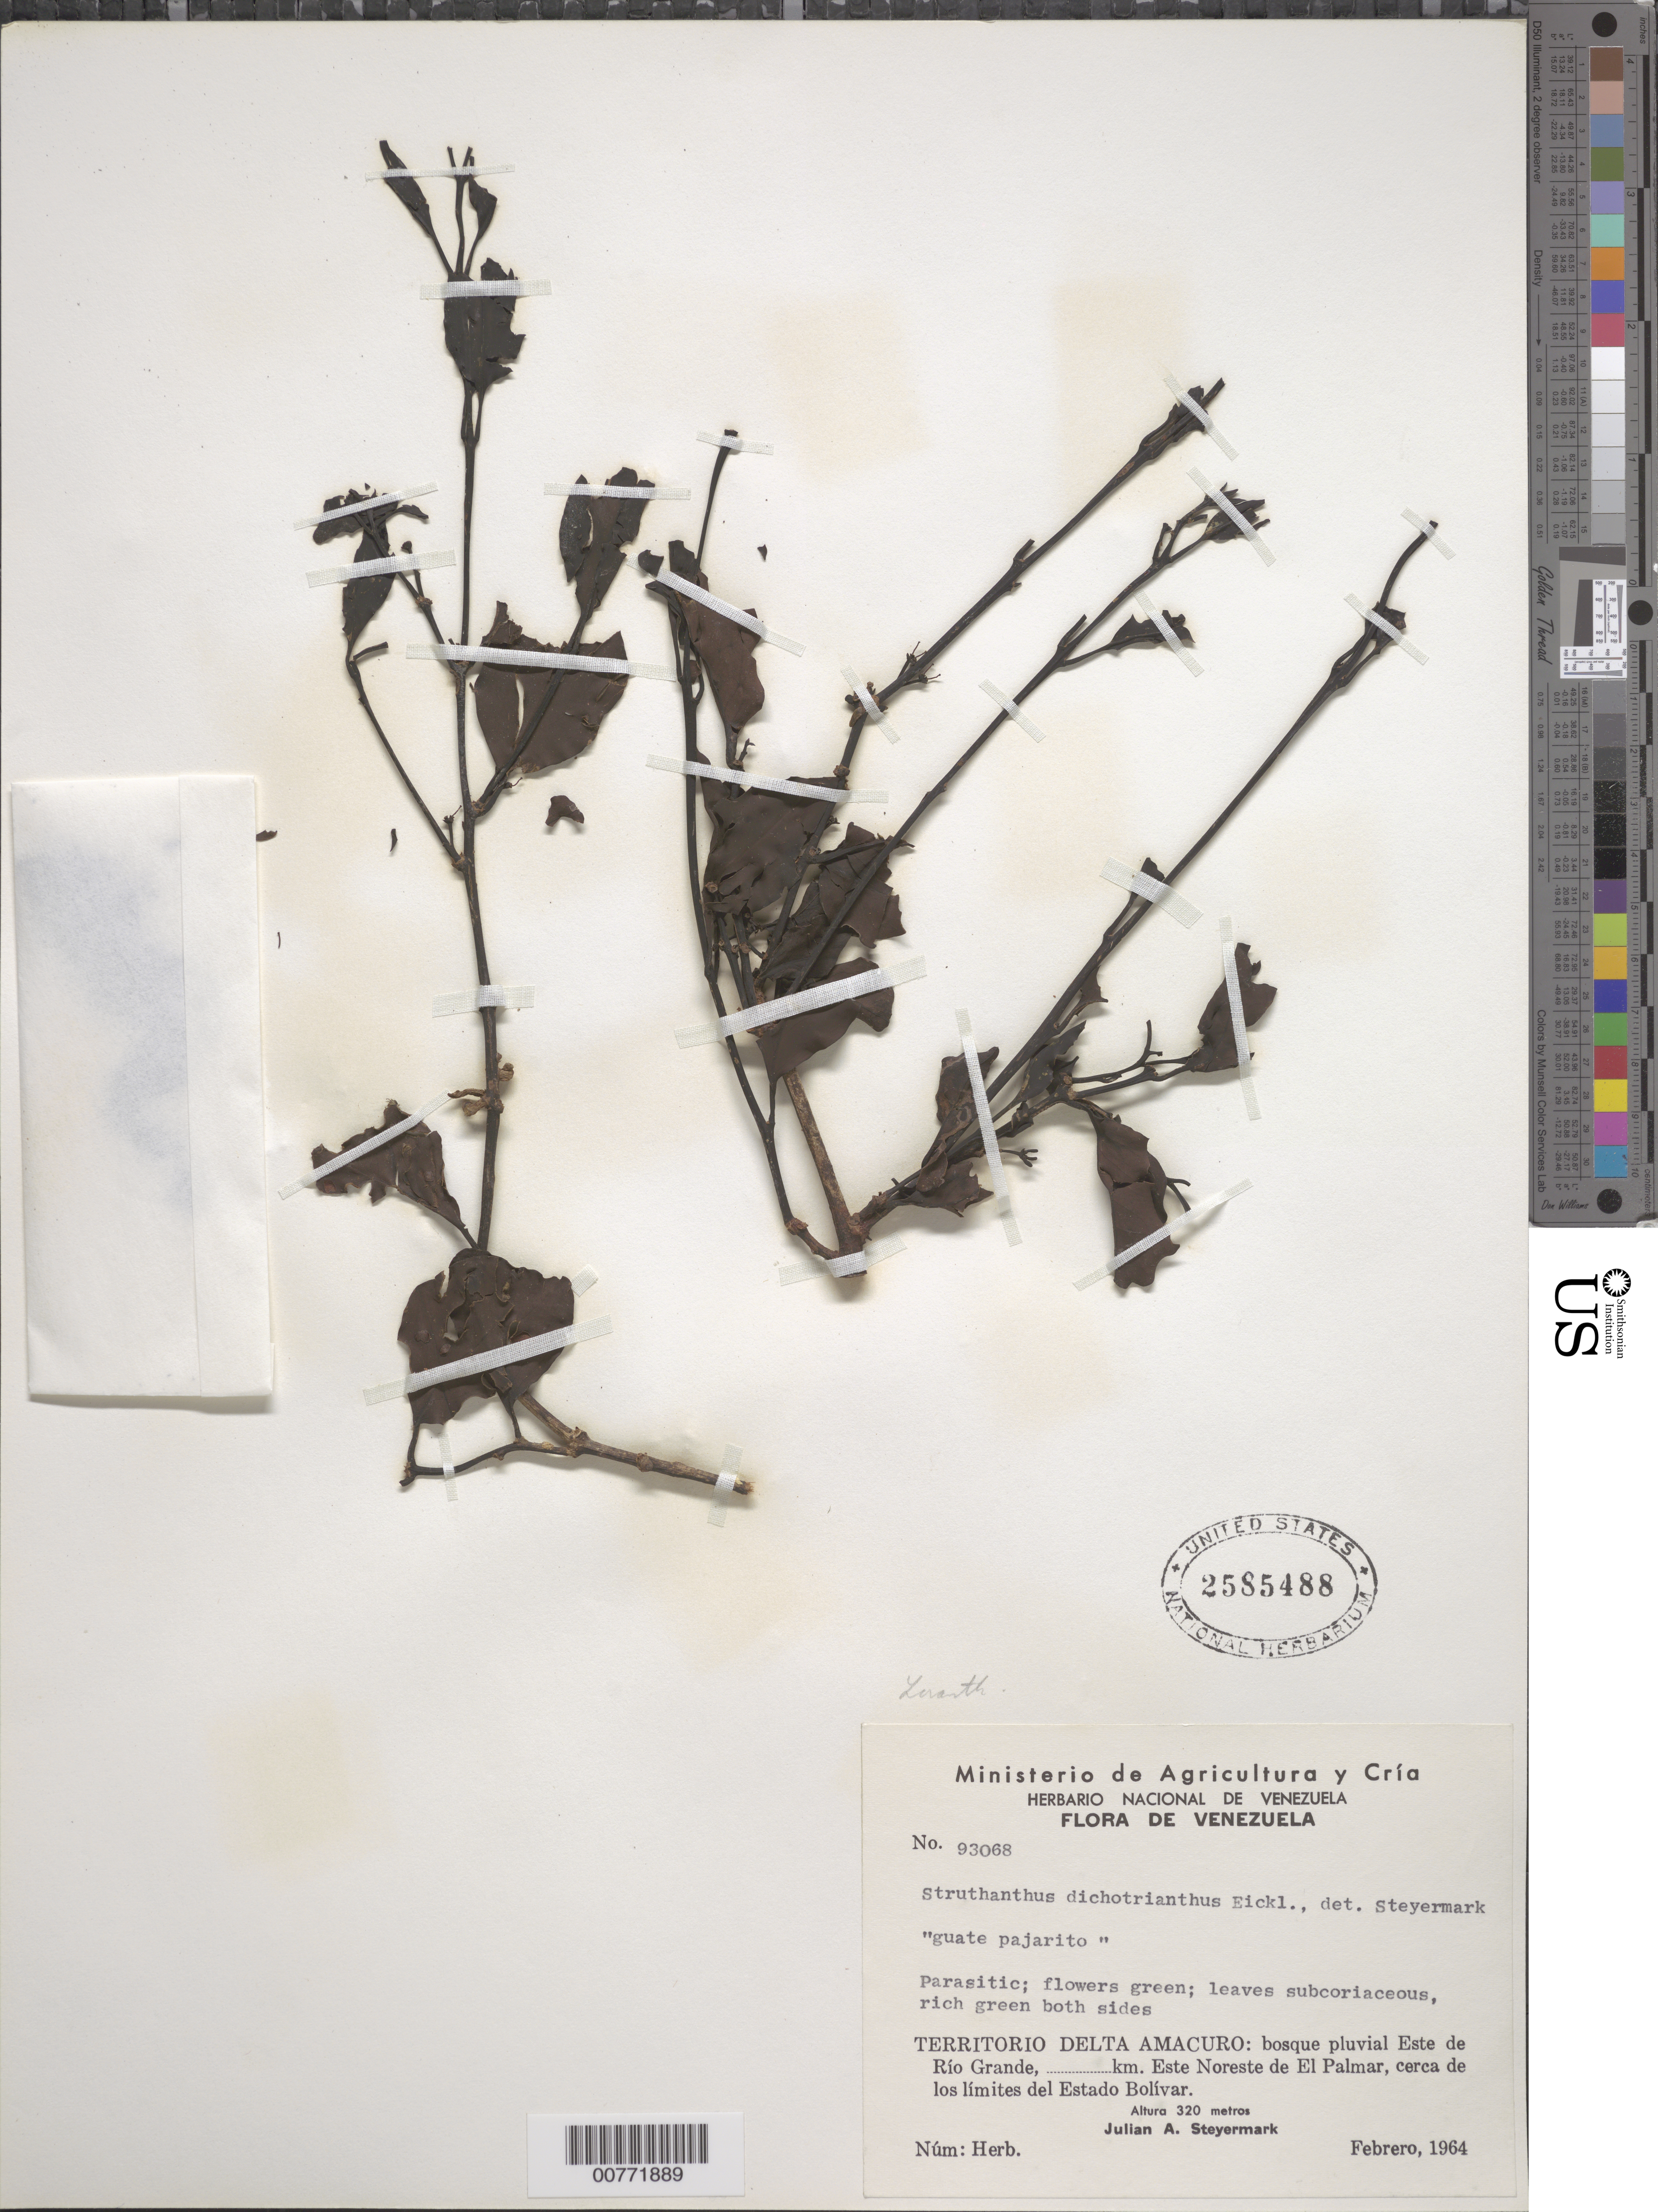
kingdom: Plantae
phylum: Tracheophyta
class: Magnoliopsida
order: Santalales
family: Loranthaceae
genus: Struthanthus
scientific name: Struthanthus dichotrianthus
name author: Eichler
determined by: Steyermark, Julian A., (VEN)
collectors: J. Steyermark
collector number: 93068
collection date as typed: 7-Feb-64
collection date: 1964-02-07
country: Venezuela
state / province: Delta Amacuro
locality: Este de Río Grande, 33 km ENE de El Palmar, cerca de los limites del Estado Bolívar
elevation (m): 320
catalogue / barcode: US 2585488